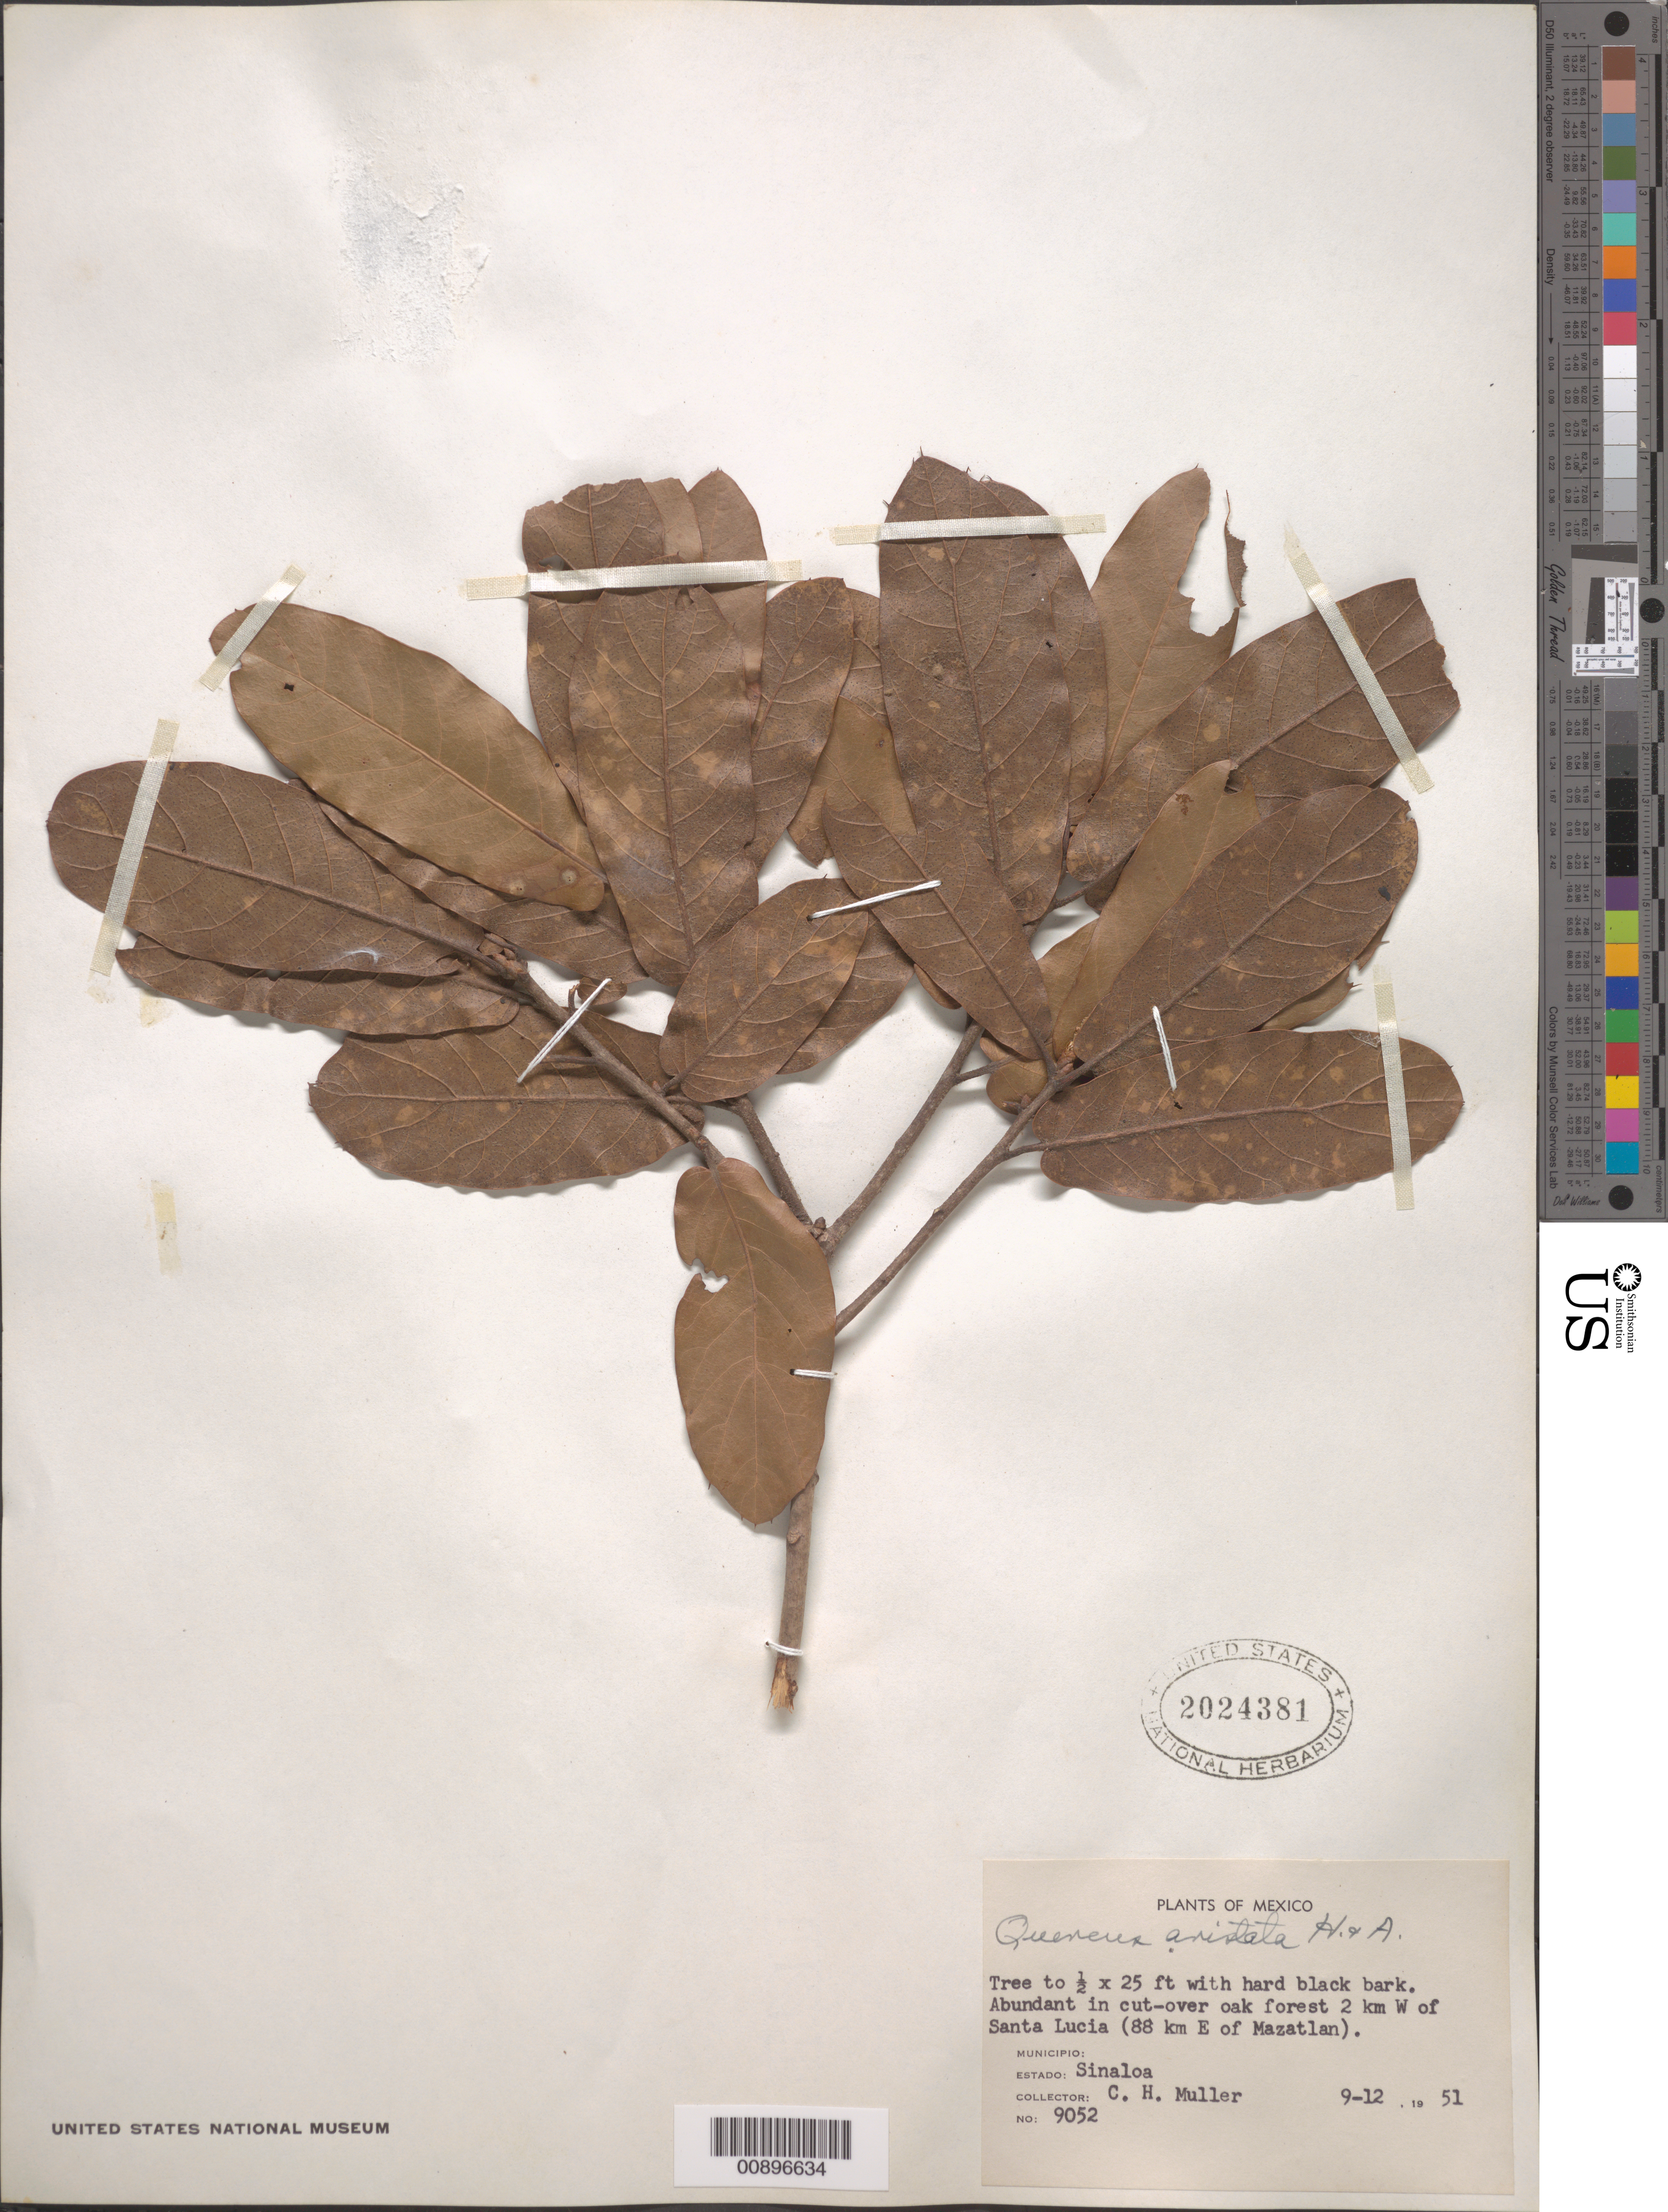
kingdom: Plantae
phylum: Tracheophyta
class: Magnoliopsida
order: Fagales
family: Fagaceae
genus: Quercus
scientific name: Quercus aristata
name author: Hook. & Arn.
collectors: C. H. Muller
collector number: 9052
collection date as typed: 12 Sep 1951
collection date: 1951-09-12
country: Mexico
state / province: Sinaloa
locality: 2 km W of Santa Lucia (88 km. E of Mazatlán).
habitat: In cut-over oak forest.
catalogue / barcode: US 2024381